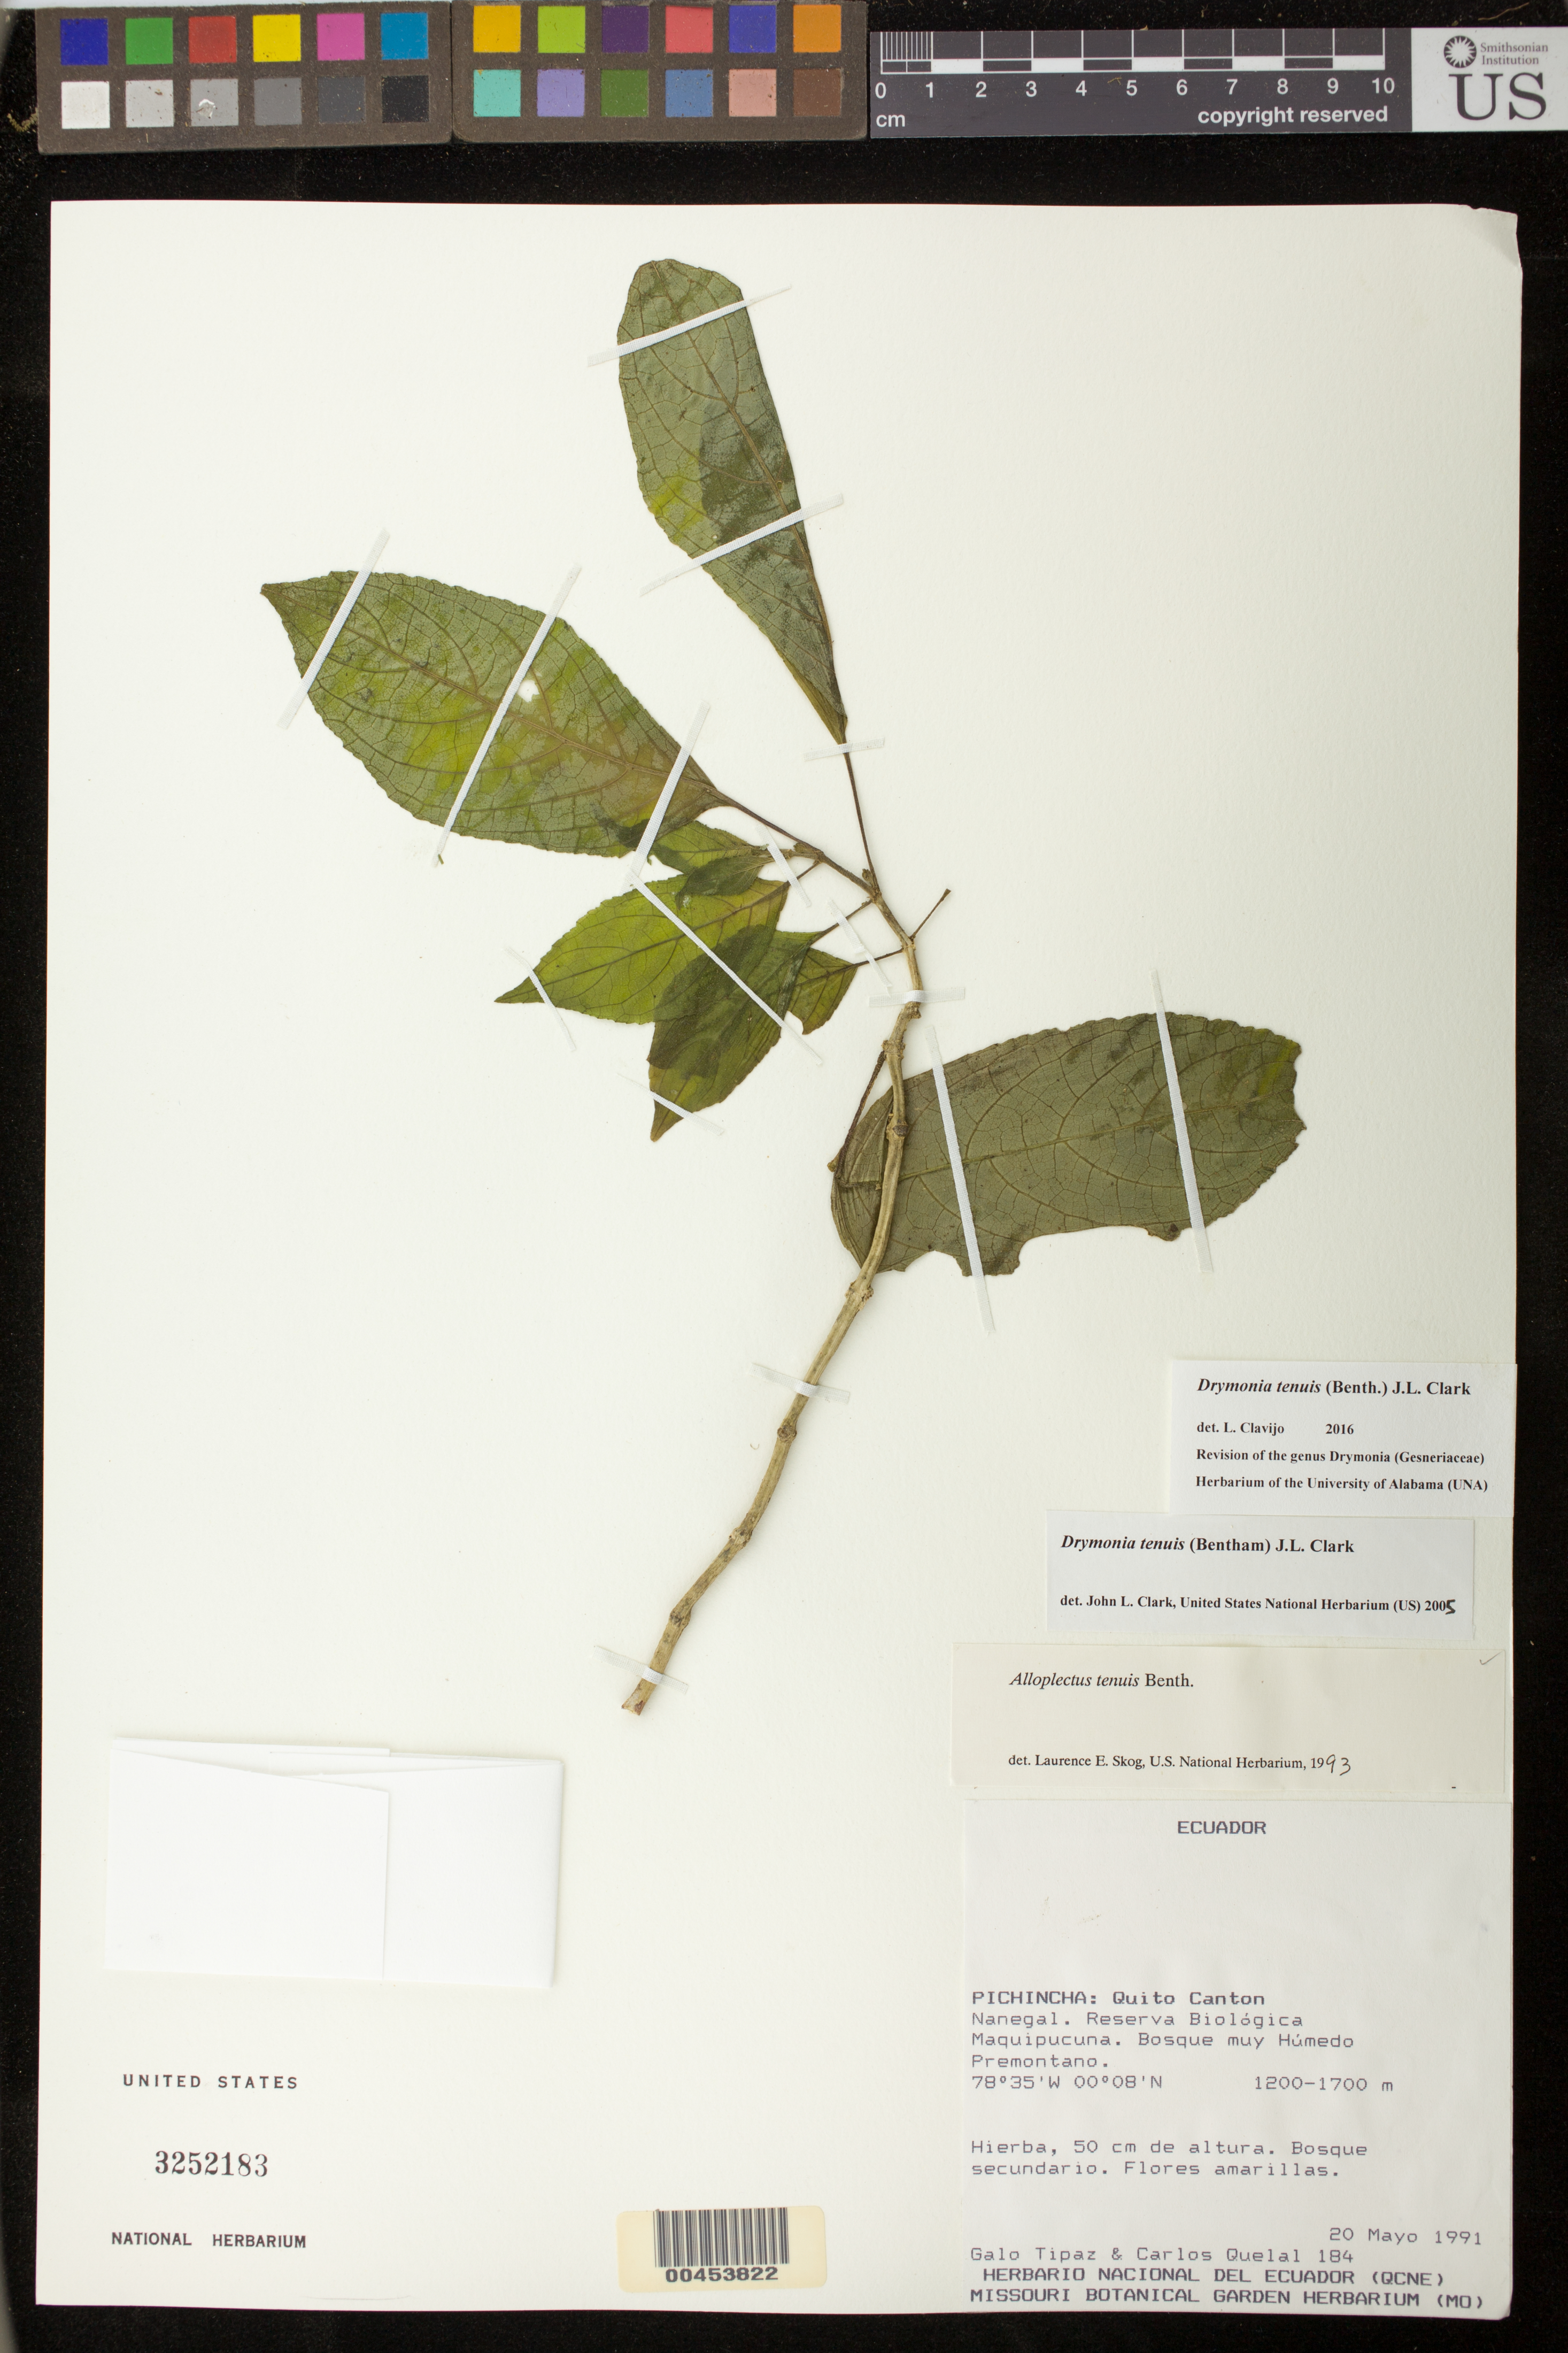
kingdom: Plantae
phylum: Tracheophyta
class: Magnoliopsida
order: Lamiales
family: Gesneriaceae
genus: Drymonia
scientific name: Drymonia tenuis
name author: (Benth.) J.L. Clark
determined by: Clark, J. L., (SEL), The Marie Selby Botanical Garden (UNITED STATES)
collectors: G. Tipaz & C. Quelal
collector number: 184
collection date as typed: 20 May 1991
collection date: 1991-05-20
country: Ecuador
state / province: Pichincha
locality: Quito Canton, Nanegal, Maquipucuna Biological Reserve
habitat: Bosque muy Humedo Premontano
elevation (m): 1200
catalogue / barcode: US 3252183